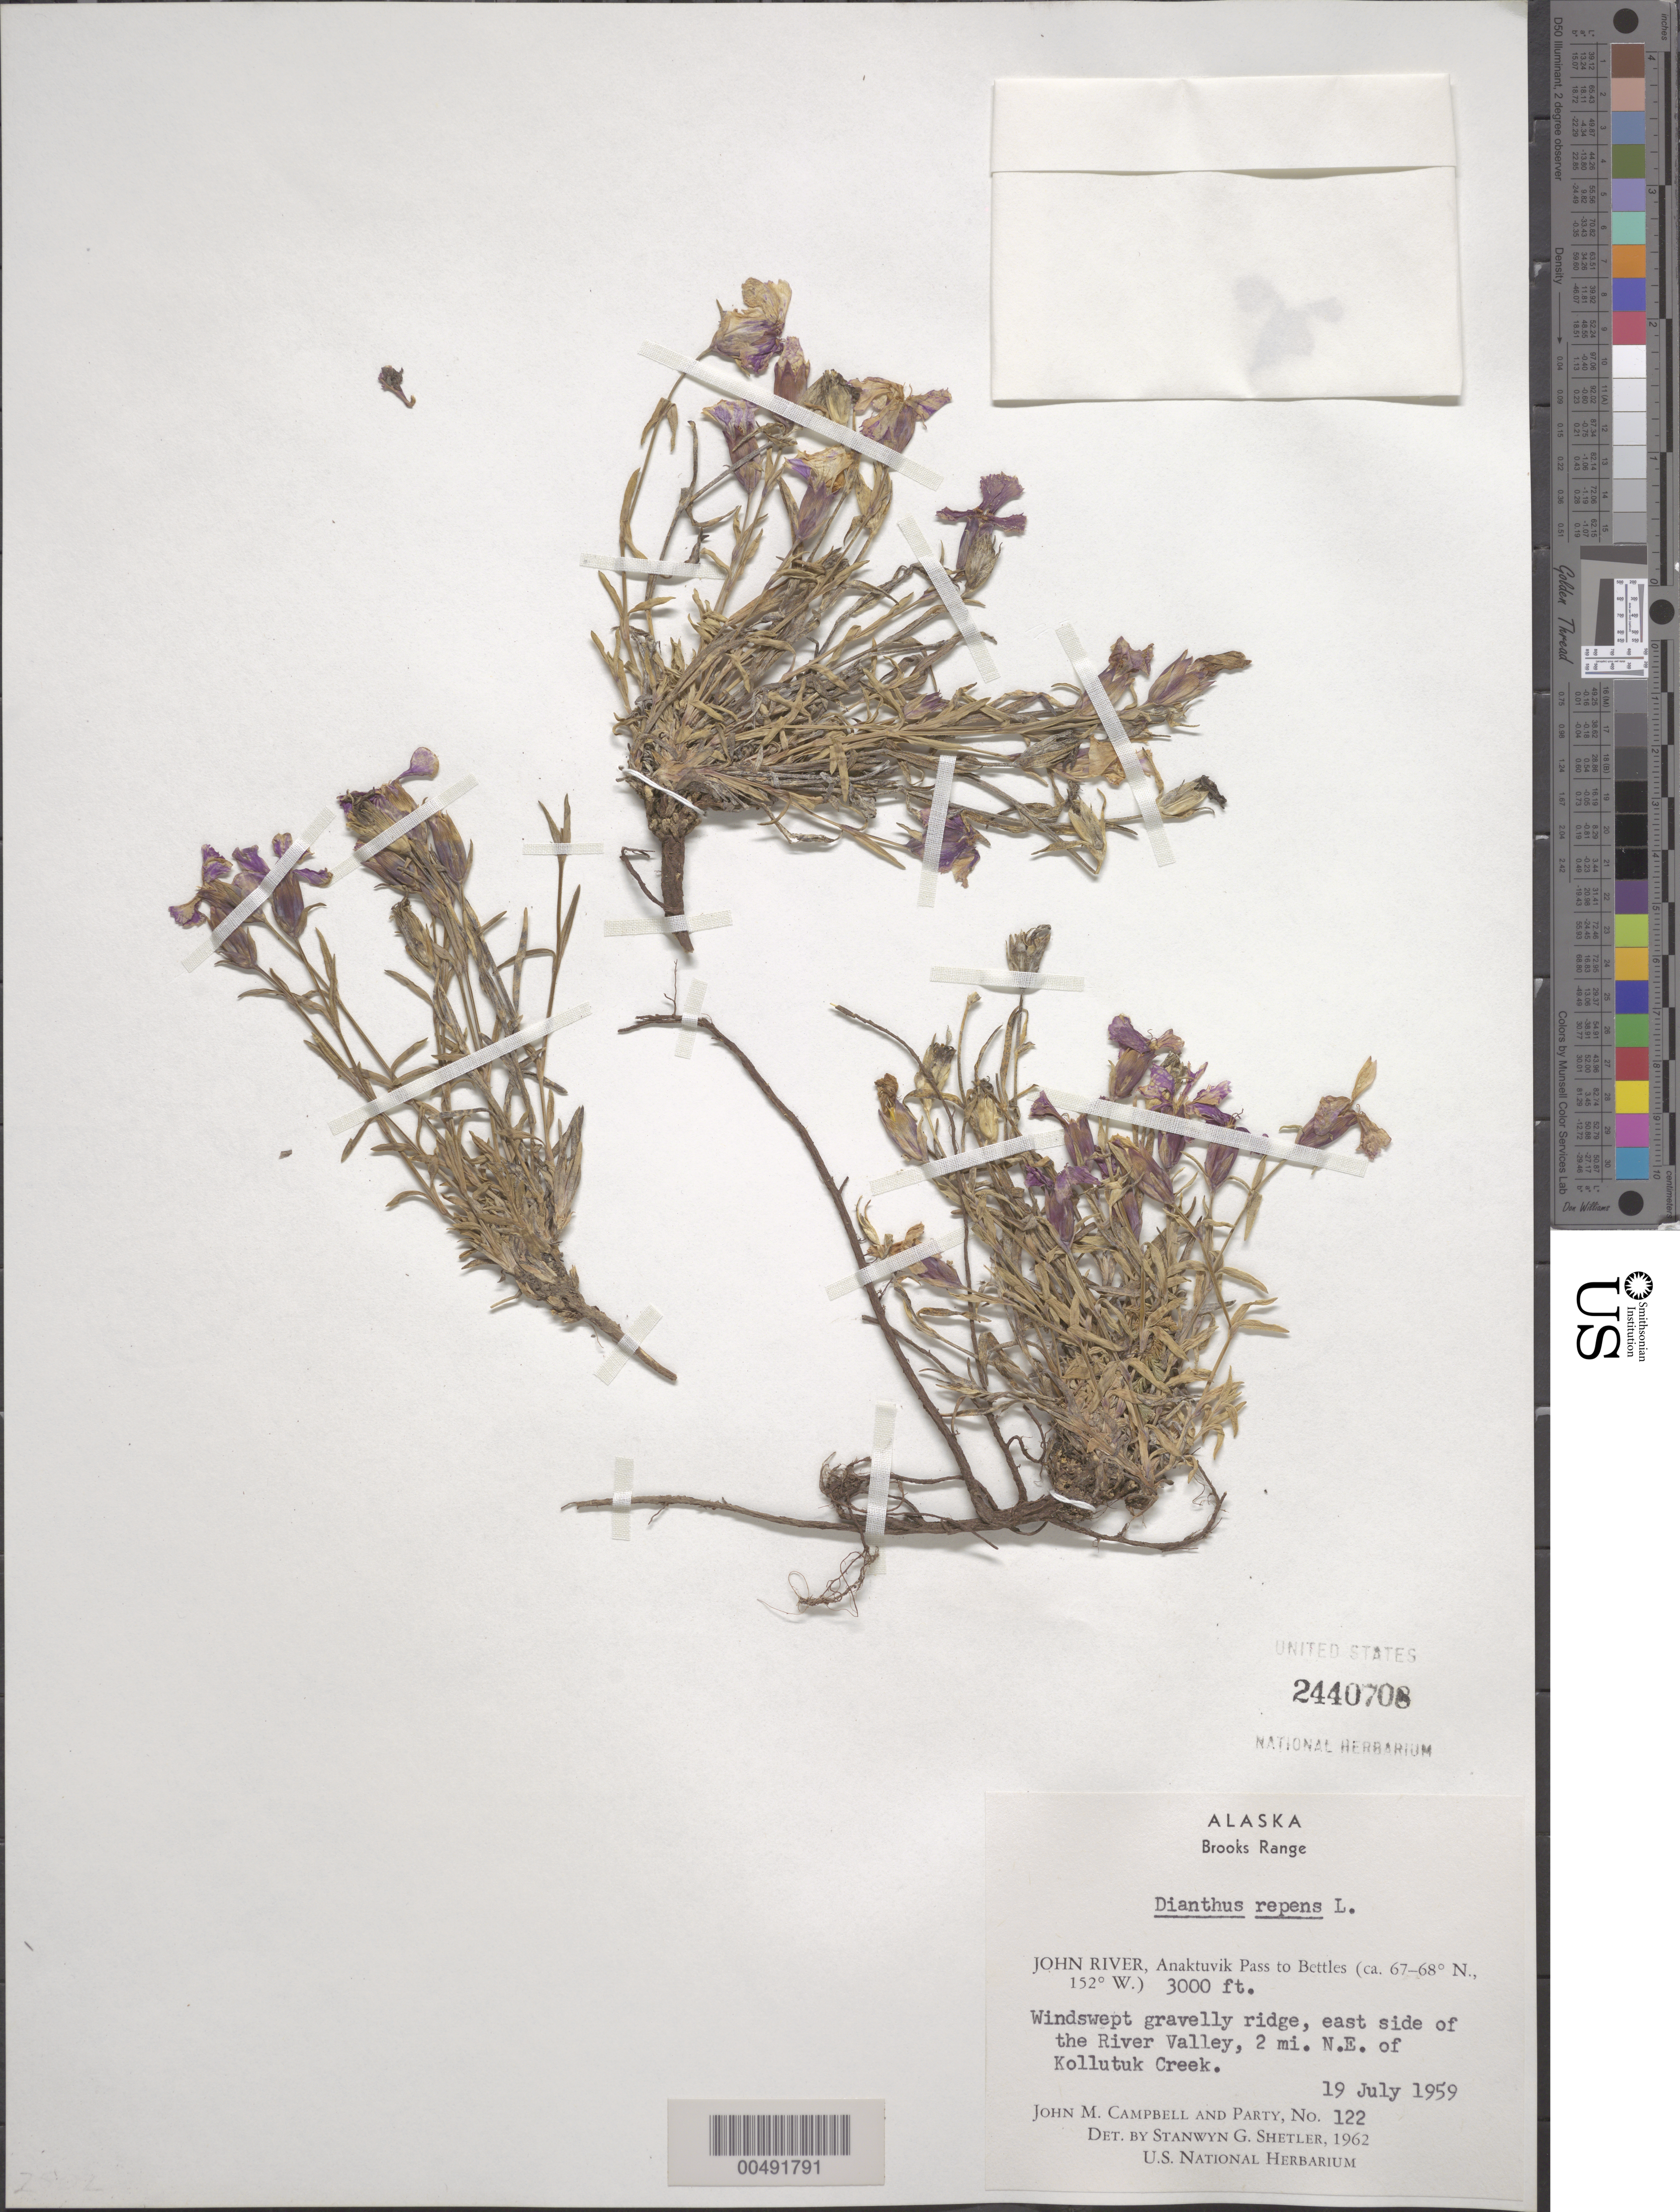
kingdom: Plantae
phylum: Tracheophyta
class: Magnoliopsida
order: Caryophyllales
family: Caryophyllaceae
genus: Dianthus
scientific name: Dianthus repens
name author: L.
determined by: Shetler, Stanwyn G., (US), NMNH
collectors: J. M. Campbell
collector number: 122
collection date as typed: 19 Jul 1959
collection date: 1959-07-19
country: United States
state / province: Alaska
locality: Brooks Range, John River, E side of River valley, Anaktuvuk Pass to Bettles, 2 mi. NE of Kollutuk Creek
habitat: windswept gravelly ridge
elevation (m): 914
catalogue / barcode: US 2440708